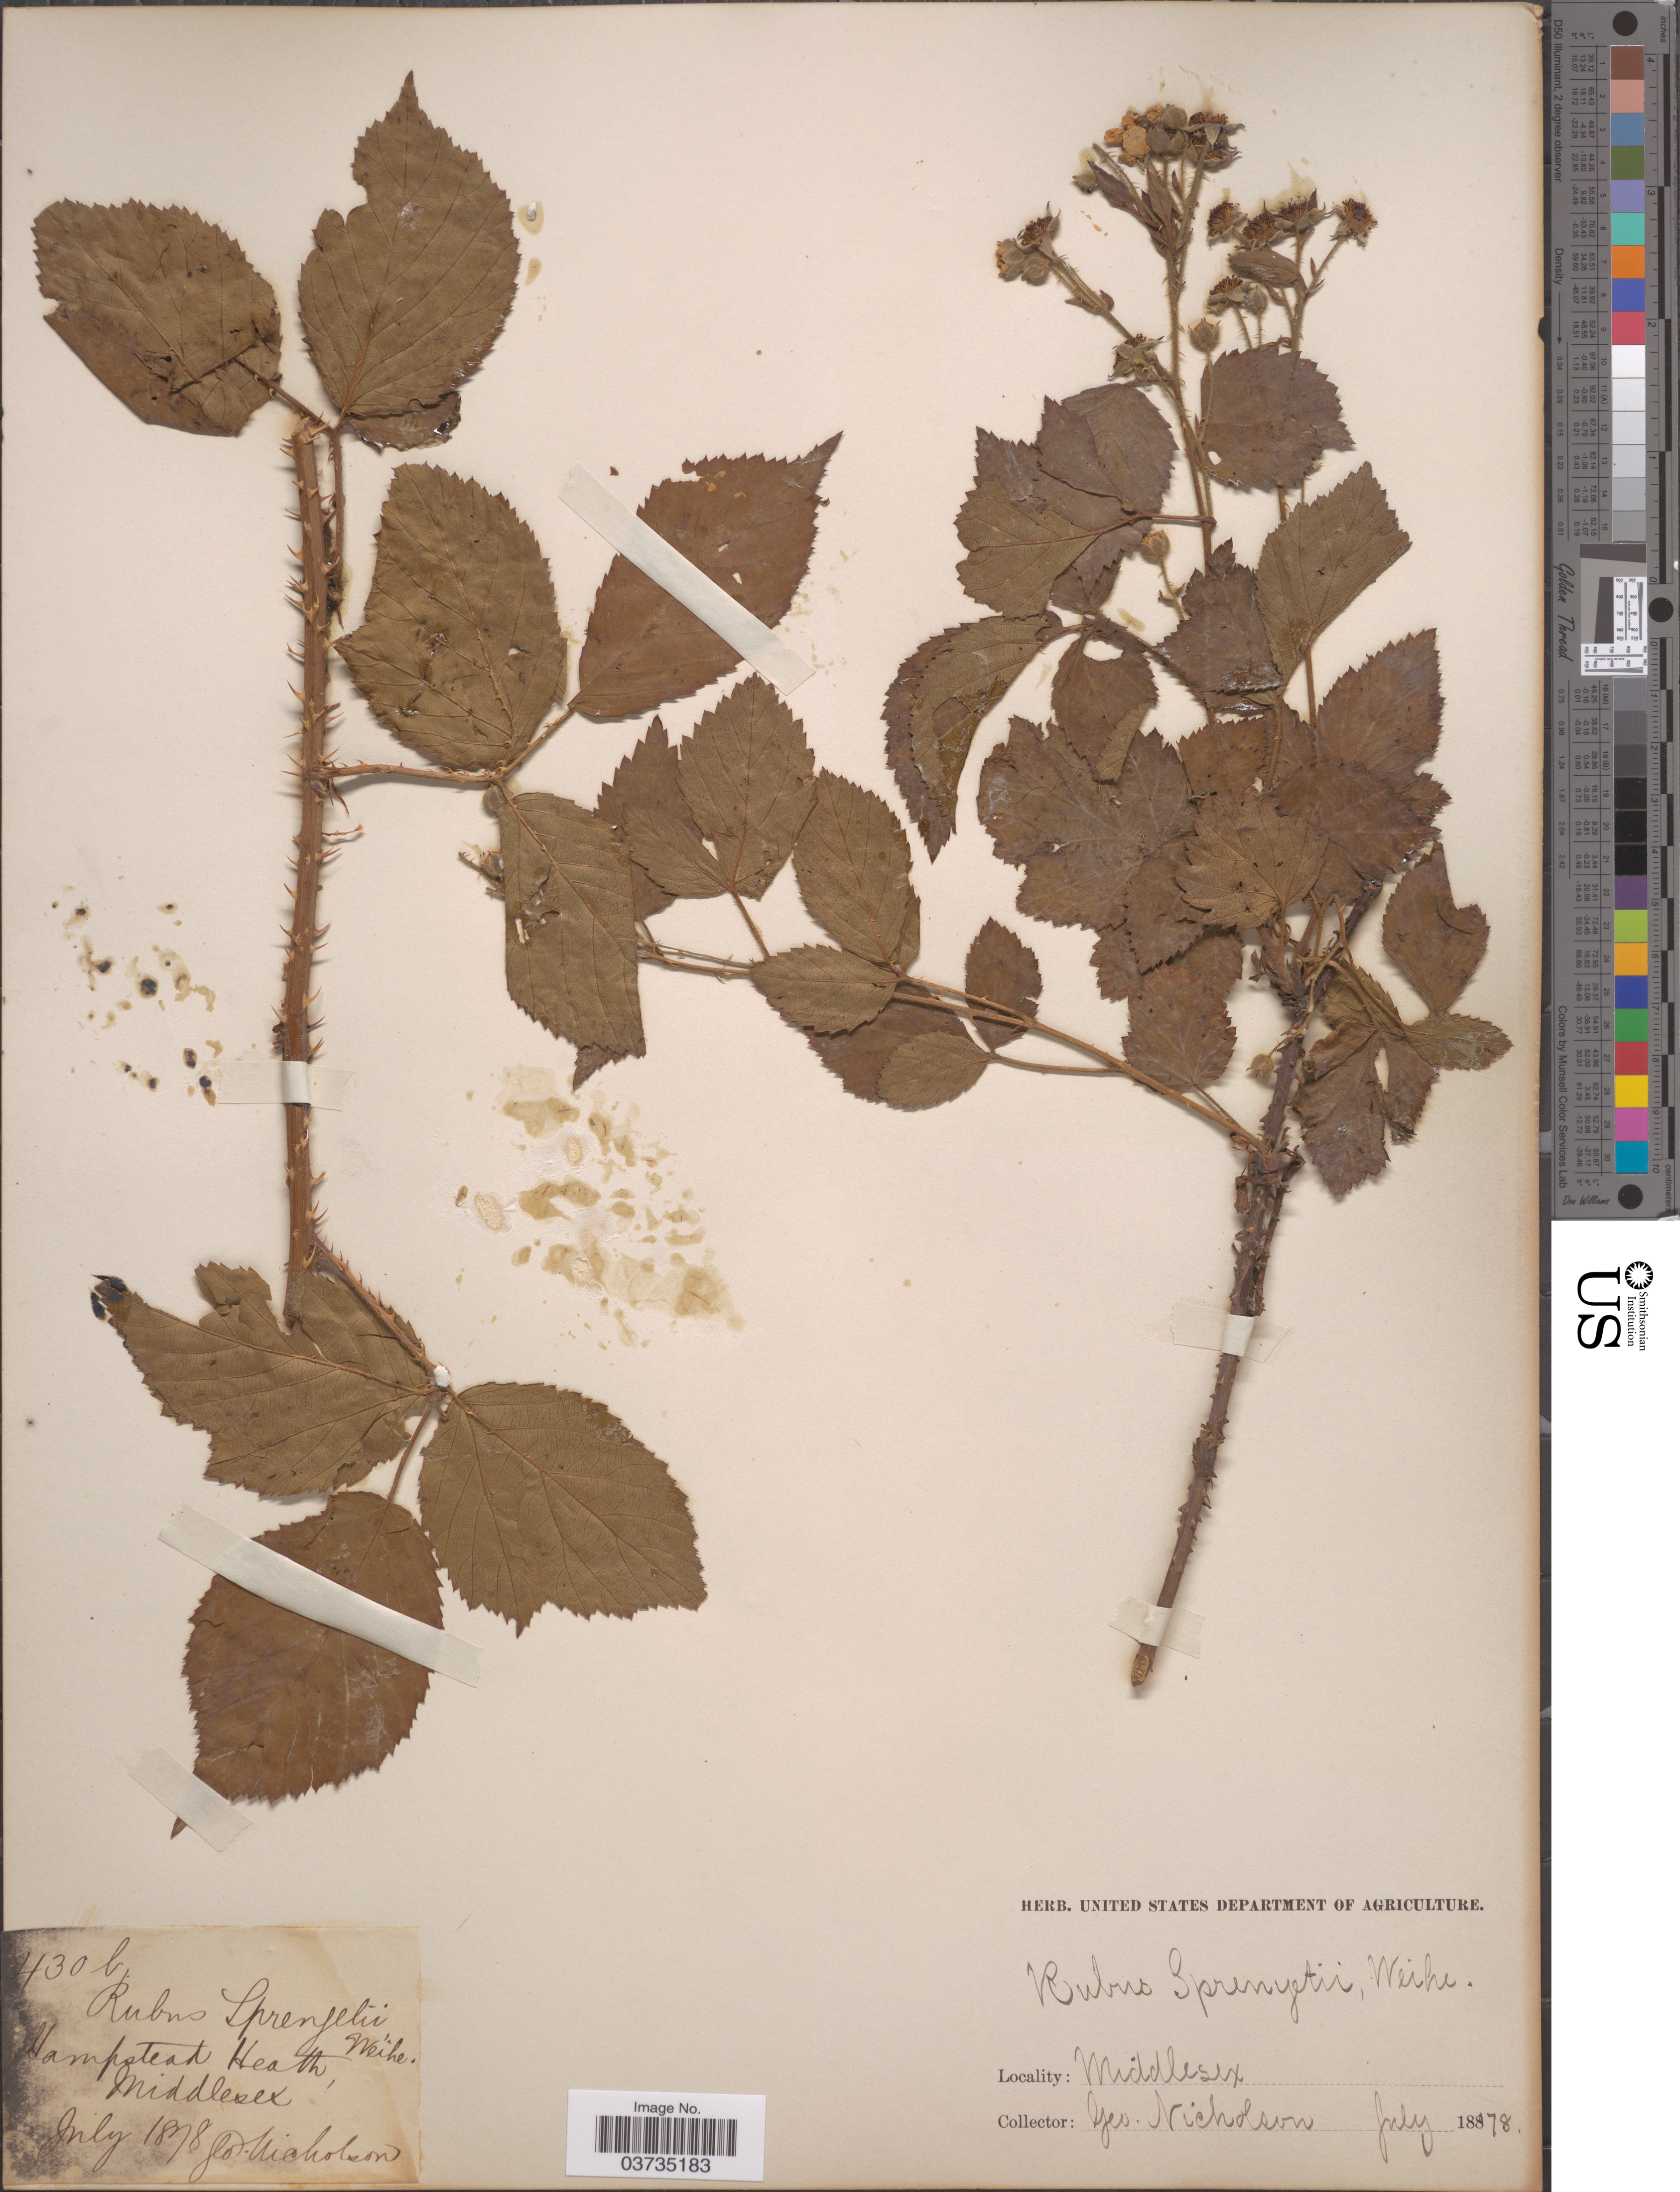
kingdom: Plantae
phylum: Tracheophyta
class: Magnoliopsida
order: Rosales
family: Rosaceae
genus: Rubus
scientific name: Rubus sprengelii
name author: Weihe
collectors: G. Nicholson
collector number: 430b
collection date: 1878-07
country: United Kingdom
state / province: England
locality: Hampstead Heath, Middlesex.